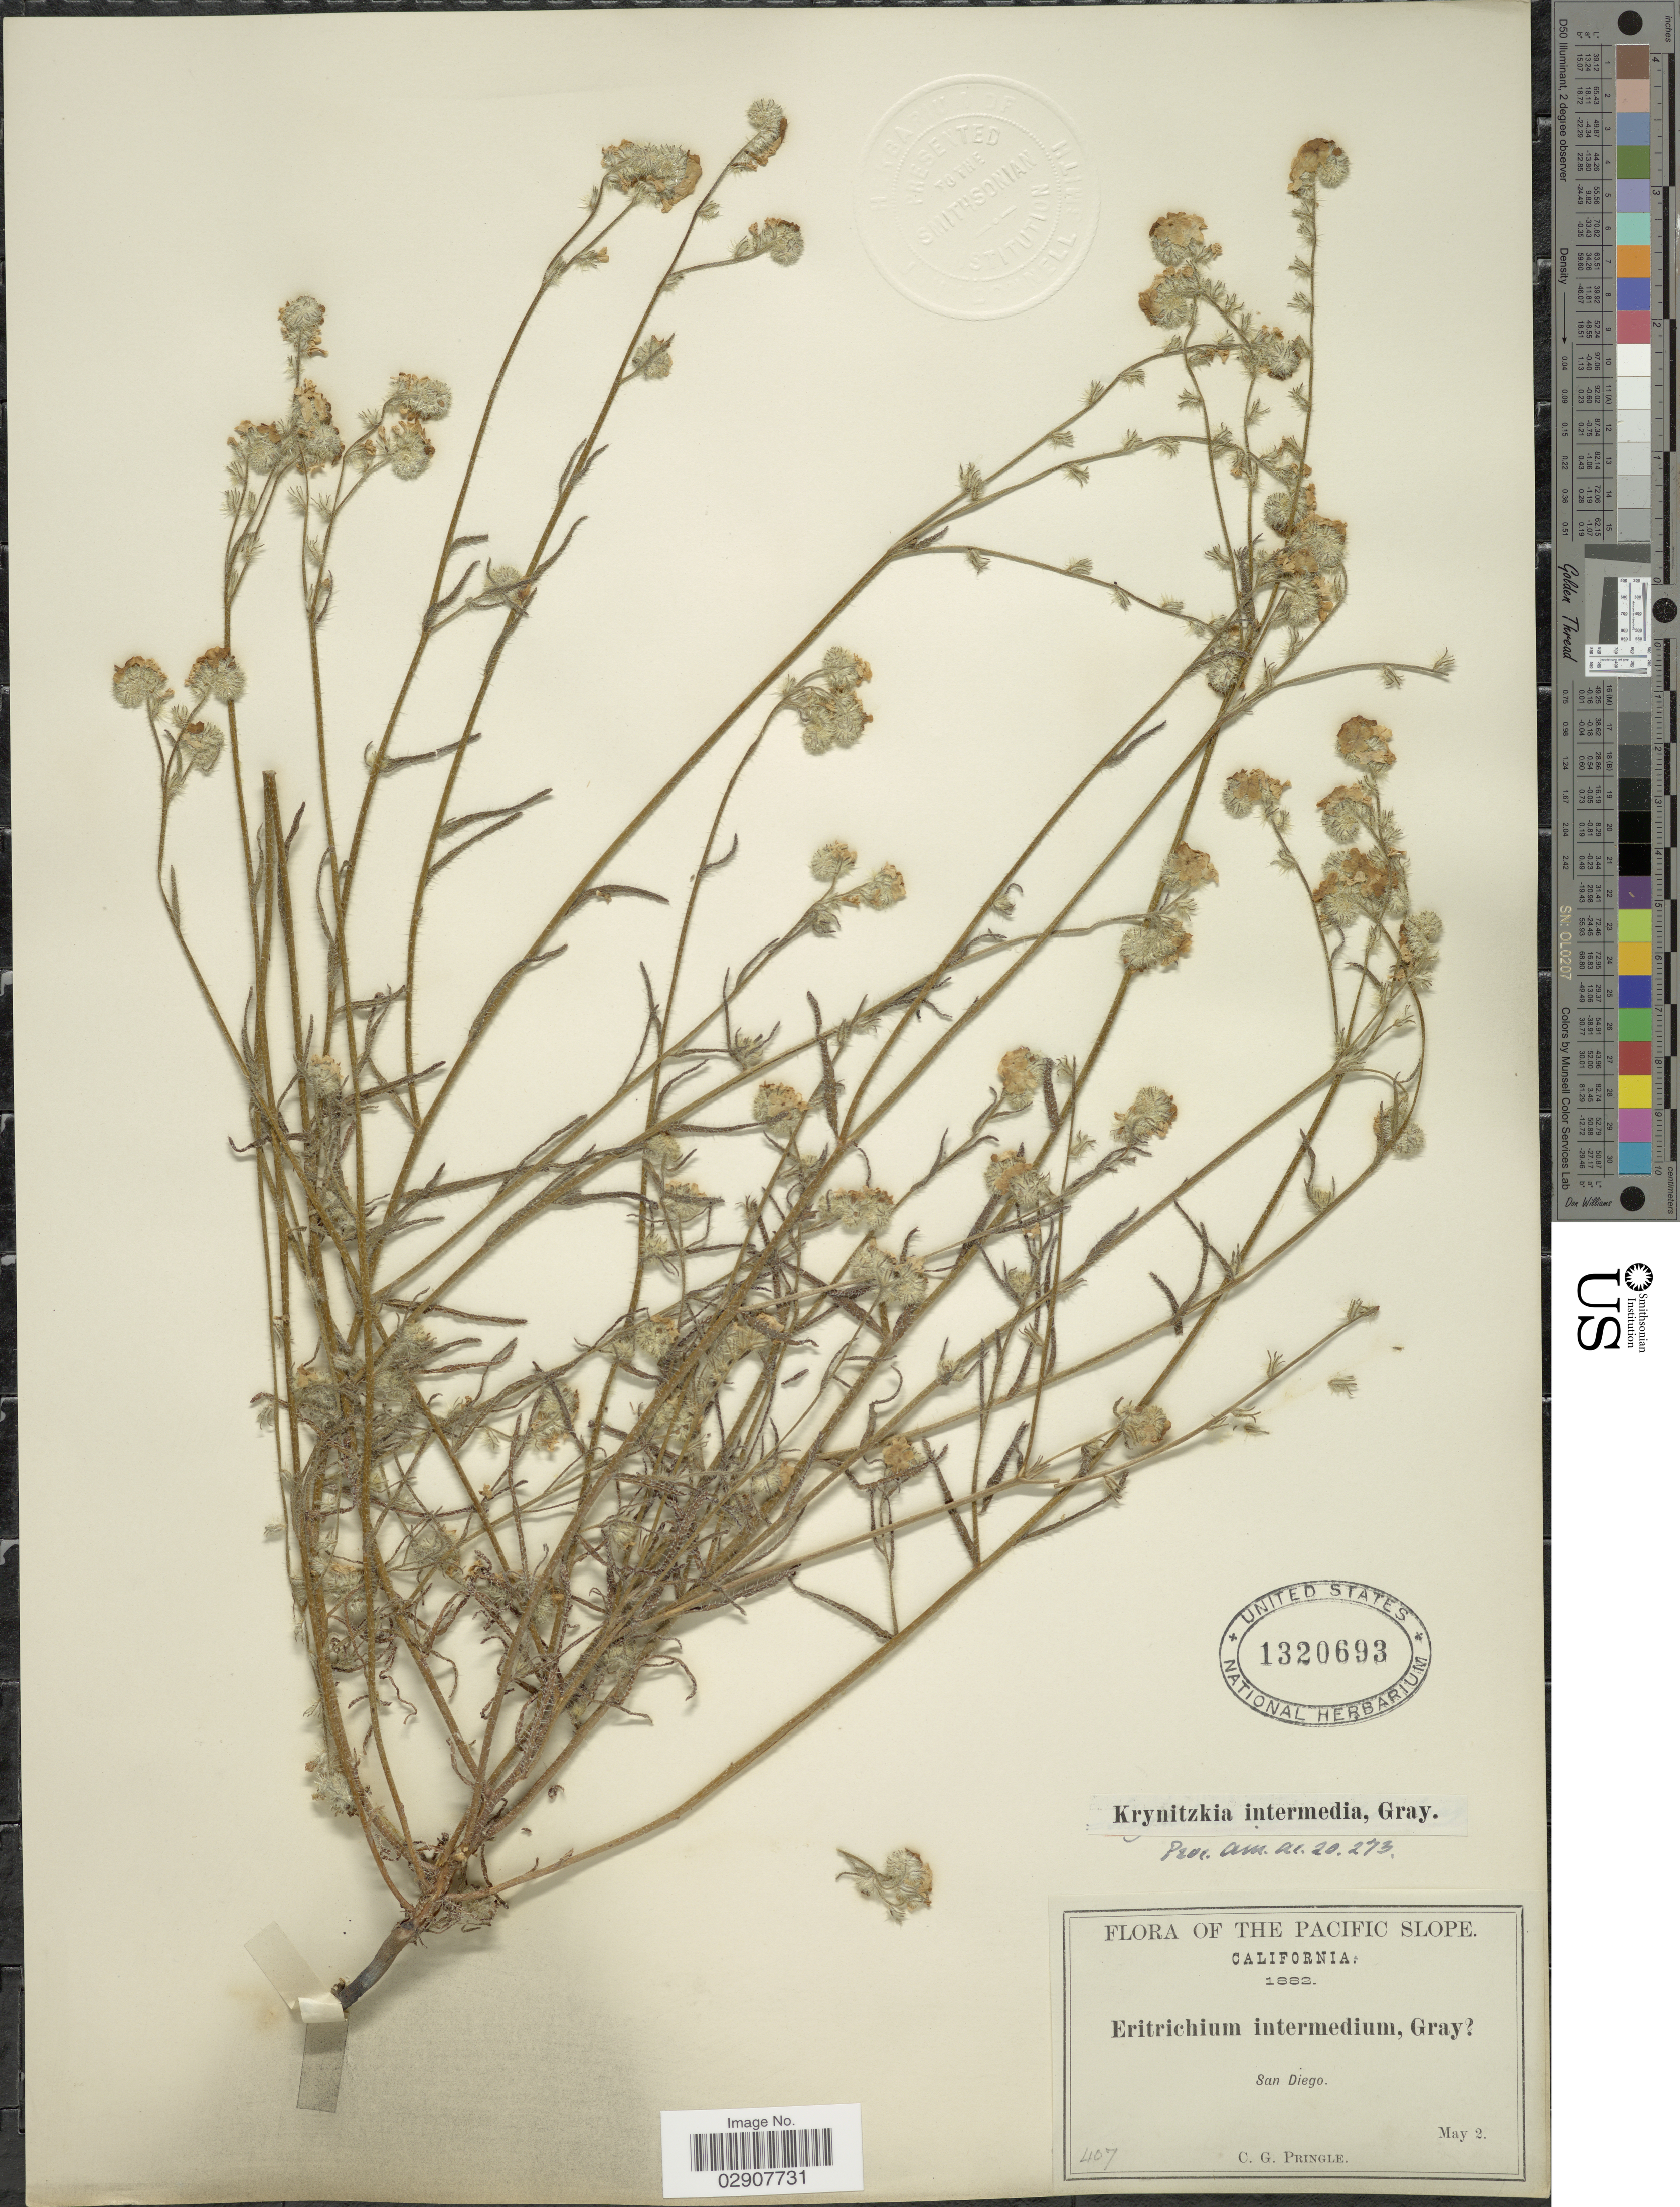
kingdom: Plantae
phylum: Tracheophyta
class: Magnoliopsida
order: Boraginales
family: Boraginaceae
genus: Cryptantha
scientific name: Cryptantha intermedia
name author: (A. Gray) Greene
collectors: C. G. Pringle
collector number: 407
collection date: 1882-05-02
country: United States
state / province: California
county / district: San Diego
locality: The Pacific Slope, San Diego.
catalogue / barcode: US 1320693